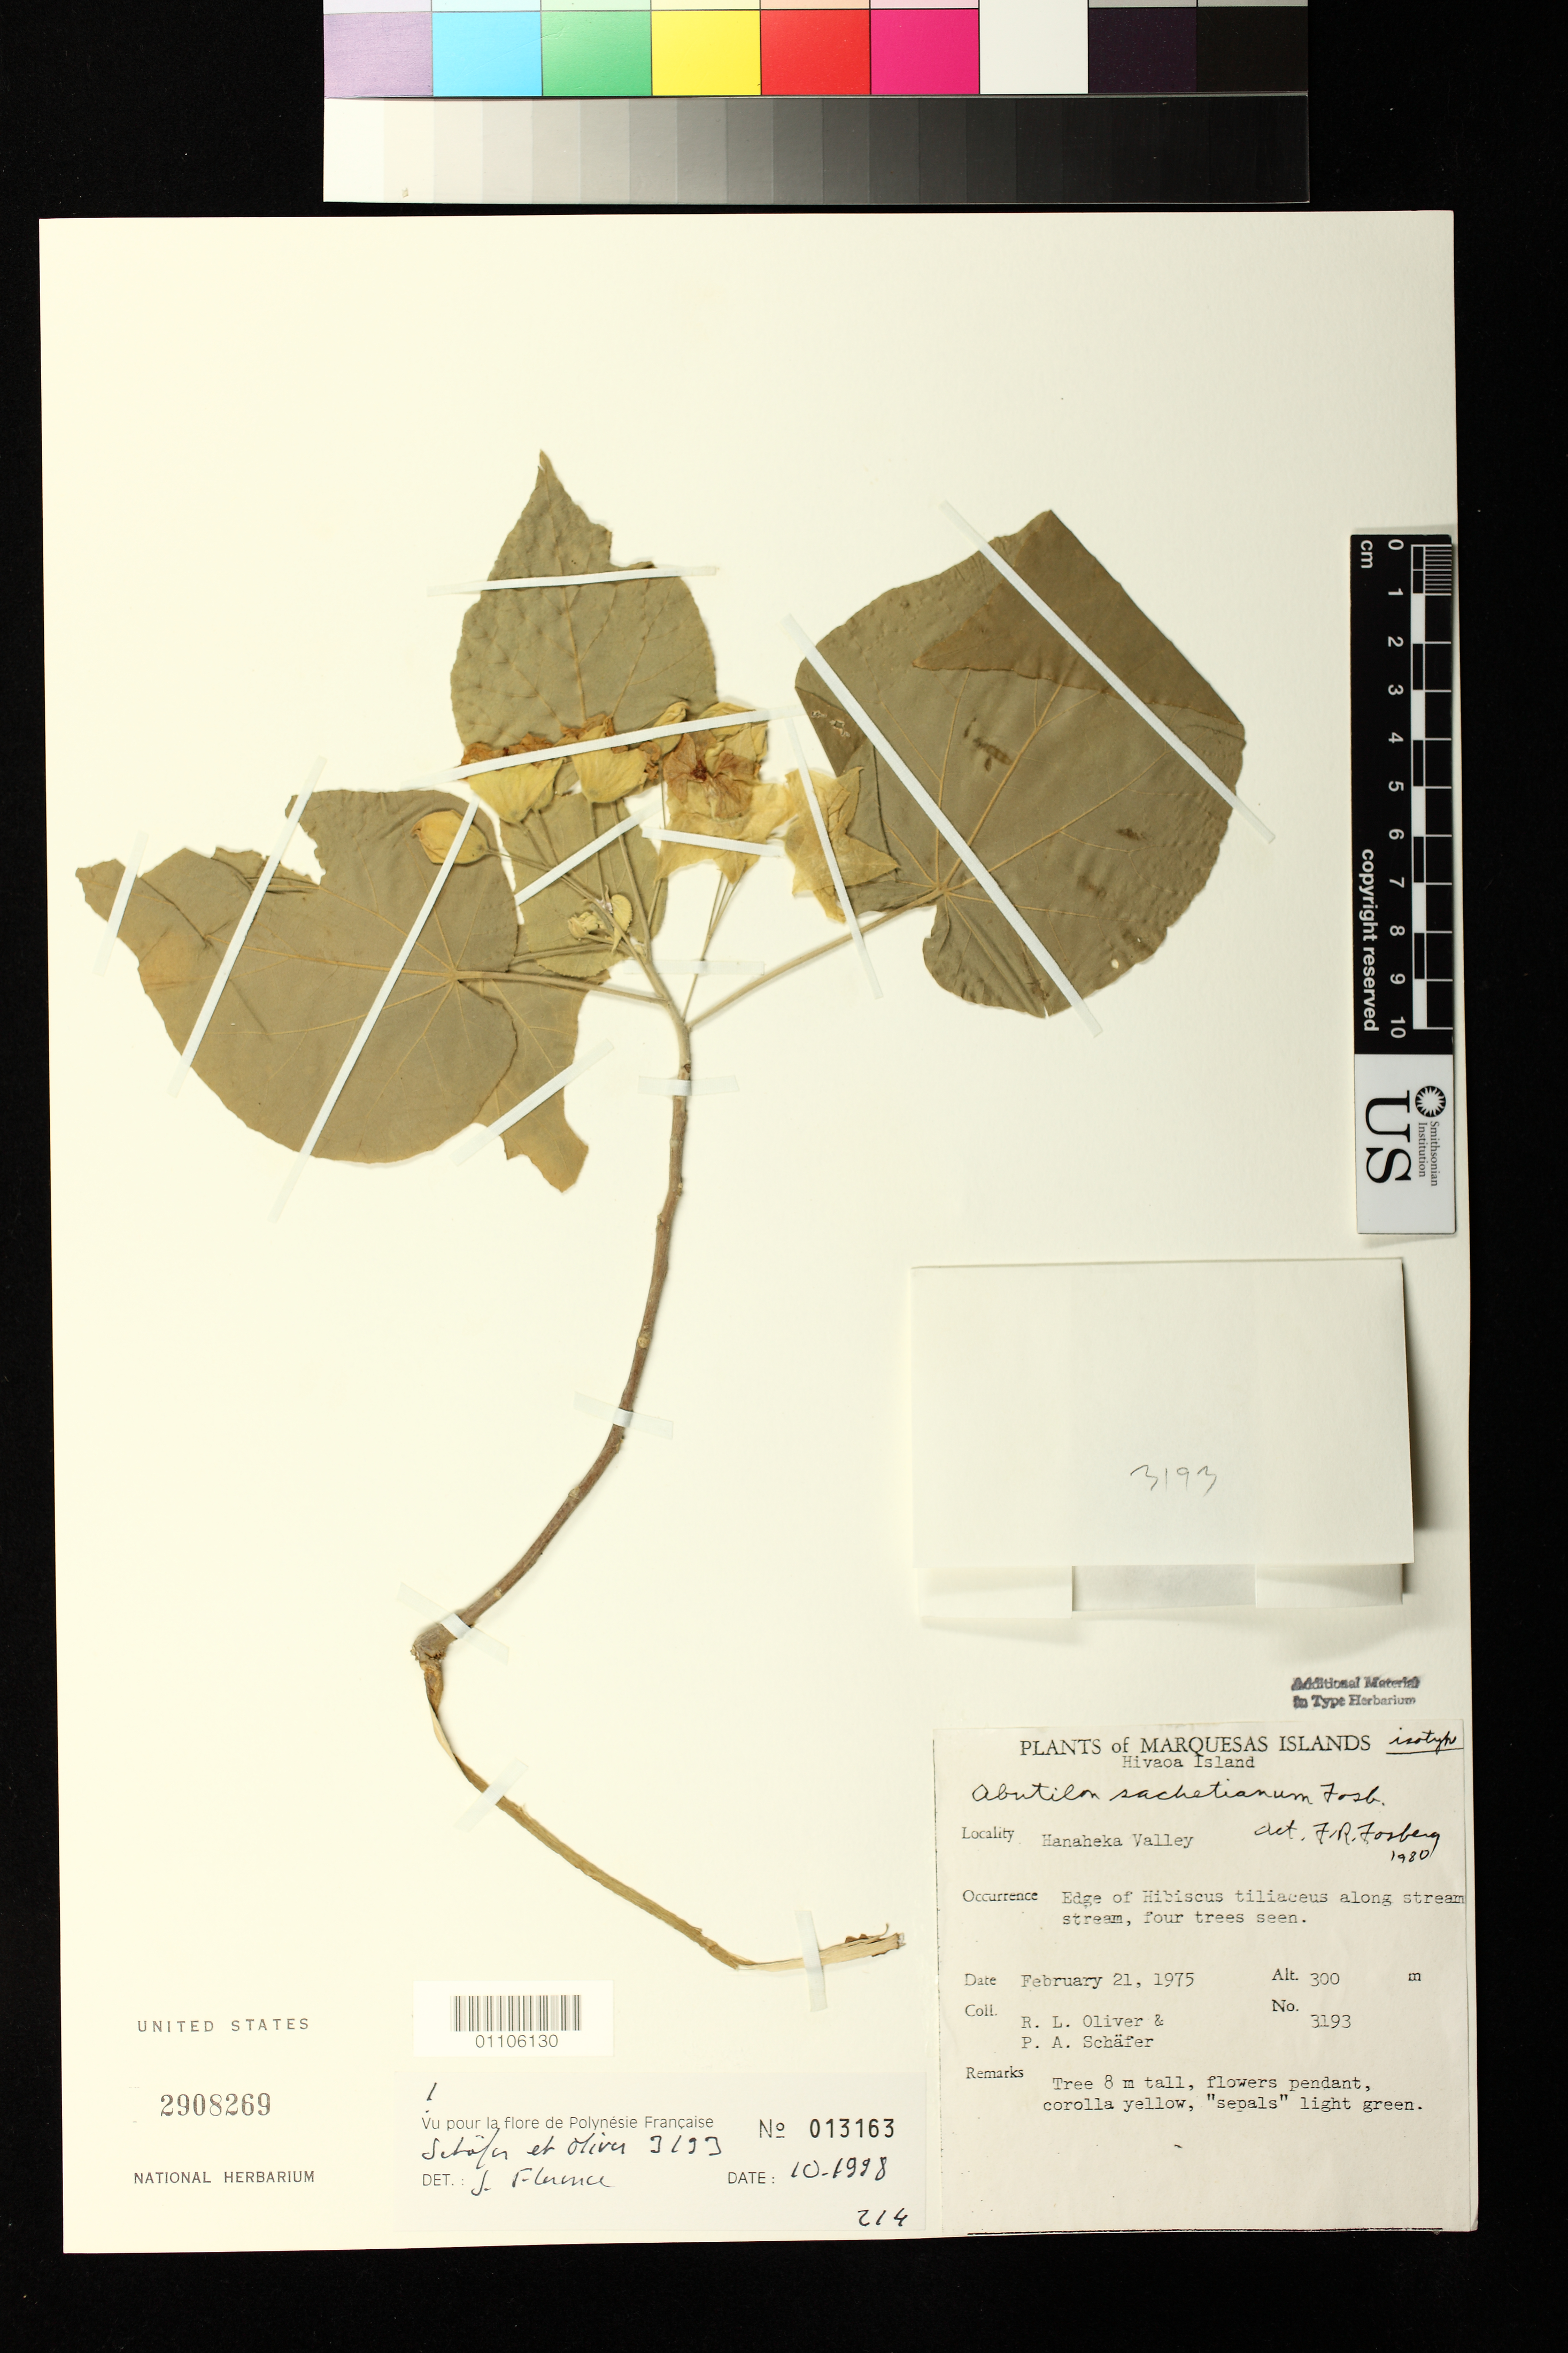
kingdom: Plantae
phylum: Tracheophyta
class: Magnoliopsida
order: Malvales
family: Malvaceae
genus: Abutilon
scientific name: Abutilon sachetianum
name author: Fosberg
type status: Isotype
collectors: R. L. Oliver & P. Schafer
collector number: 3193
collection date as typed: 21 Feb 1975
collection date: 1975-02-21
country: French Polynesia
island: Hiva Oa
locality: Hanaheka Valley.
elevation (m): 300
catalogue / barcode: US 2908269